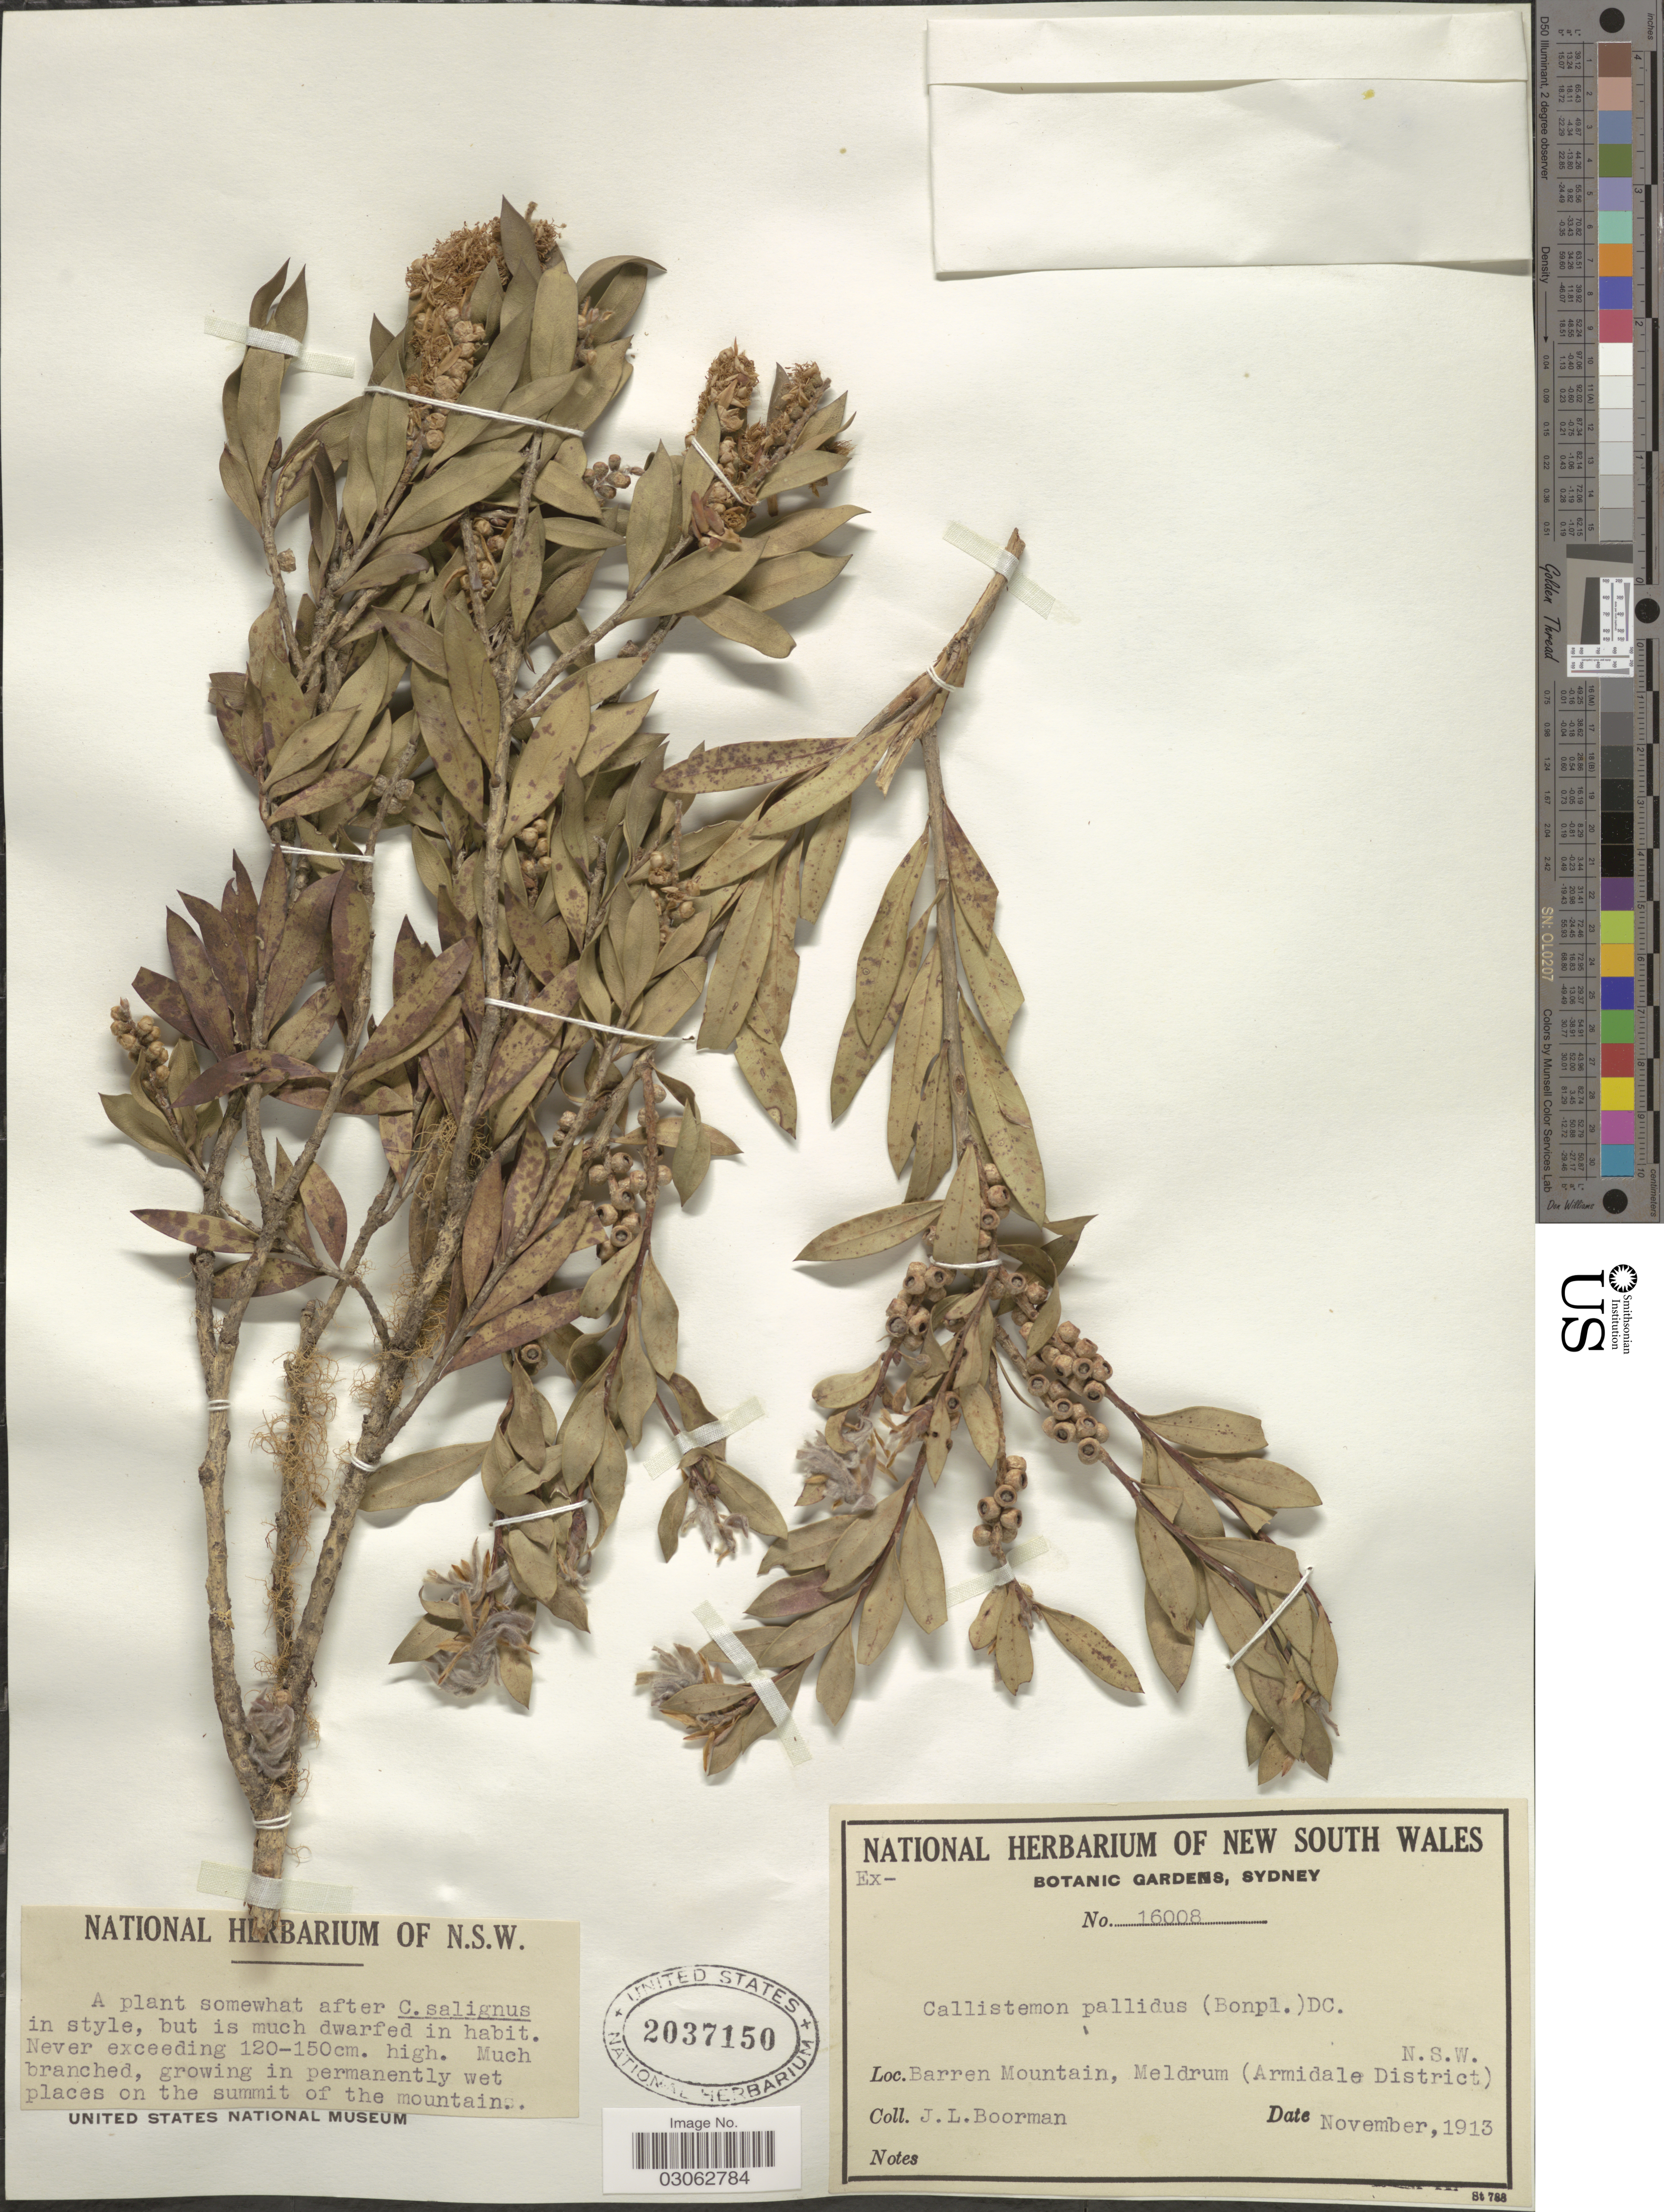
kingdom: Plantae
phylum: Tracheophyta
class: Magnoliopsida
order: Myrtales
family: Myrtaceae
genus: Callistemon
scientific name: Callistemon pallidus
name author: (Bonpl.) DC.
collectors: J. Boorman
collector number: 16008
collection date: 1913-11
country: Australia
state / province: New South Wales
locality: Barren Mountain, Meldrum (Armidale District). N.S.W.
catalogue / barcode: US 2037150